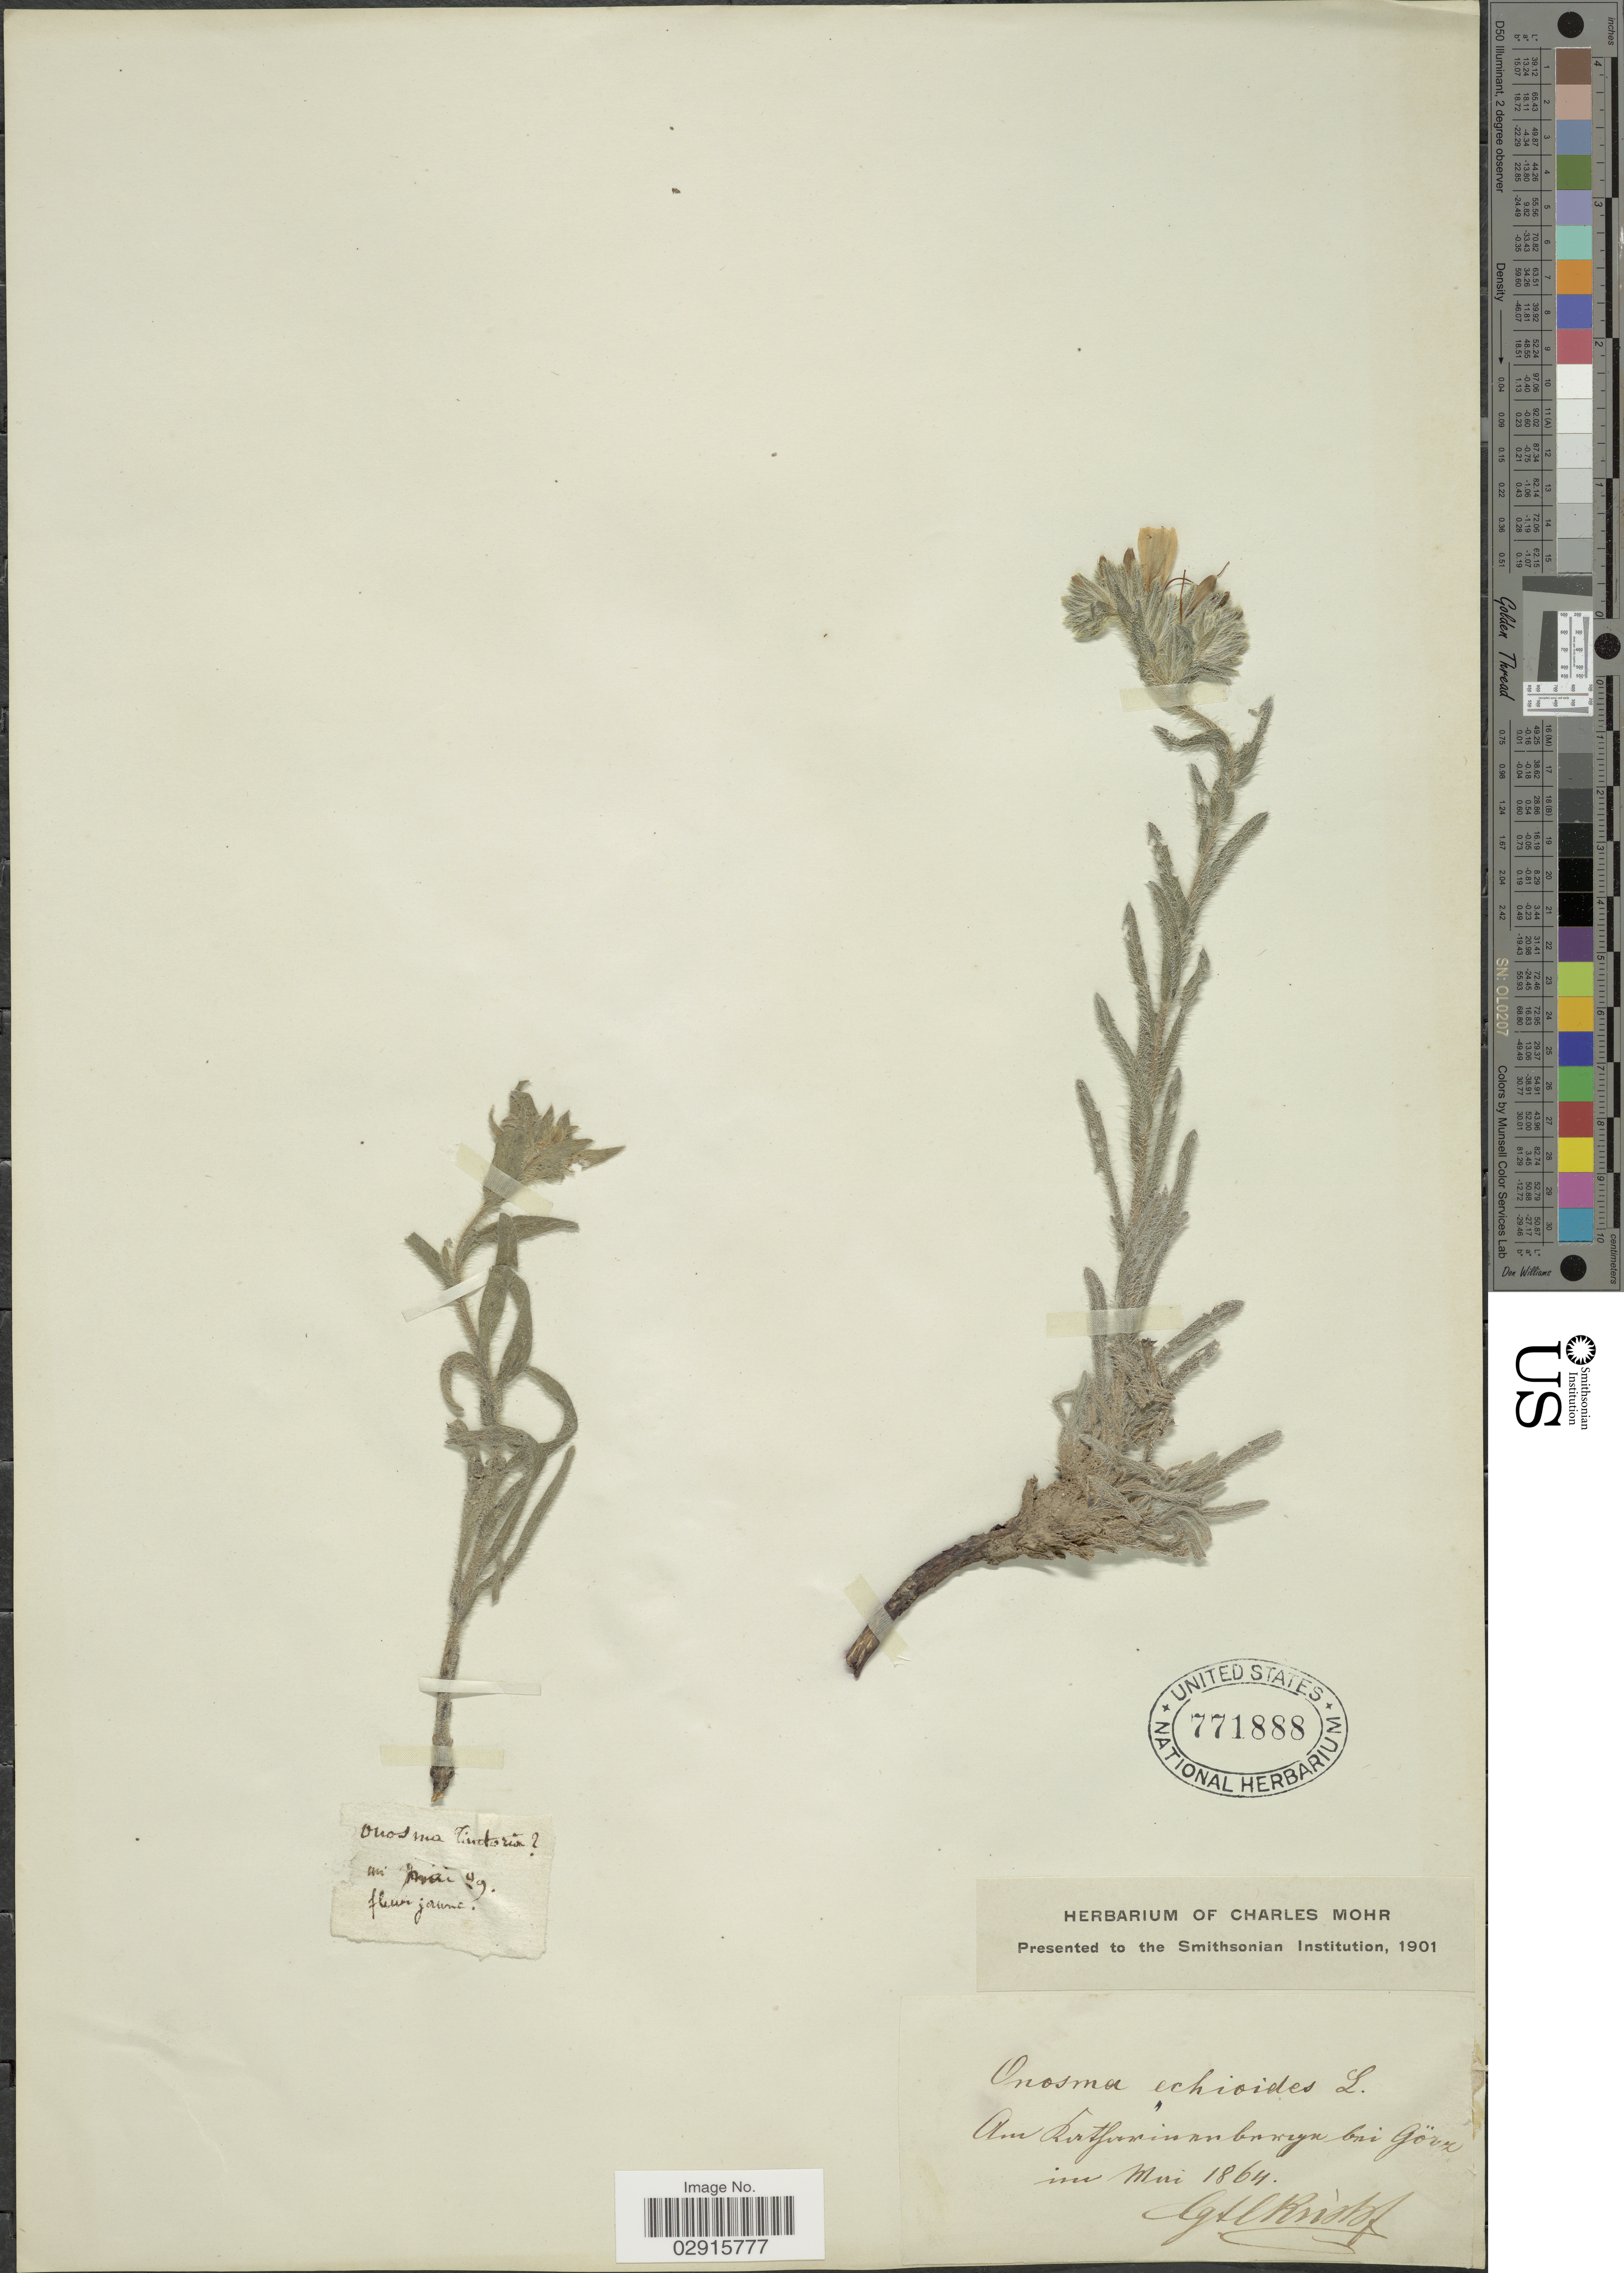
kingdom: Plantae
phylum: Tracheophyta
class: Magnoliopsida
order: Boraginales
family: Boraginaceae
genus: Onosma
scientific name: Onosma echioides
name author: L.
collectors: Kristof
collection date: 1864-05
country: Italy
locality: Am Rirthurinanbureyn [interpreted] bei Görz.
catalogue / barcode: US 771888